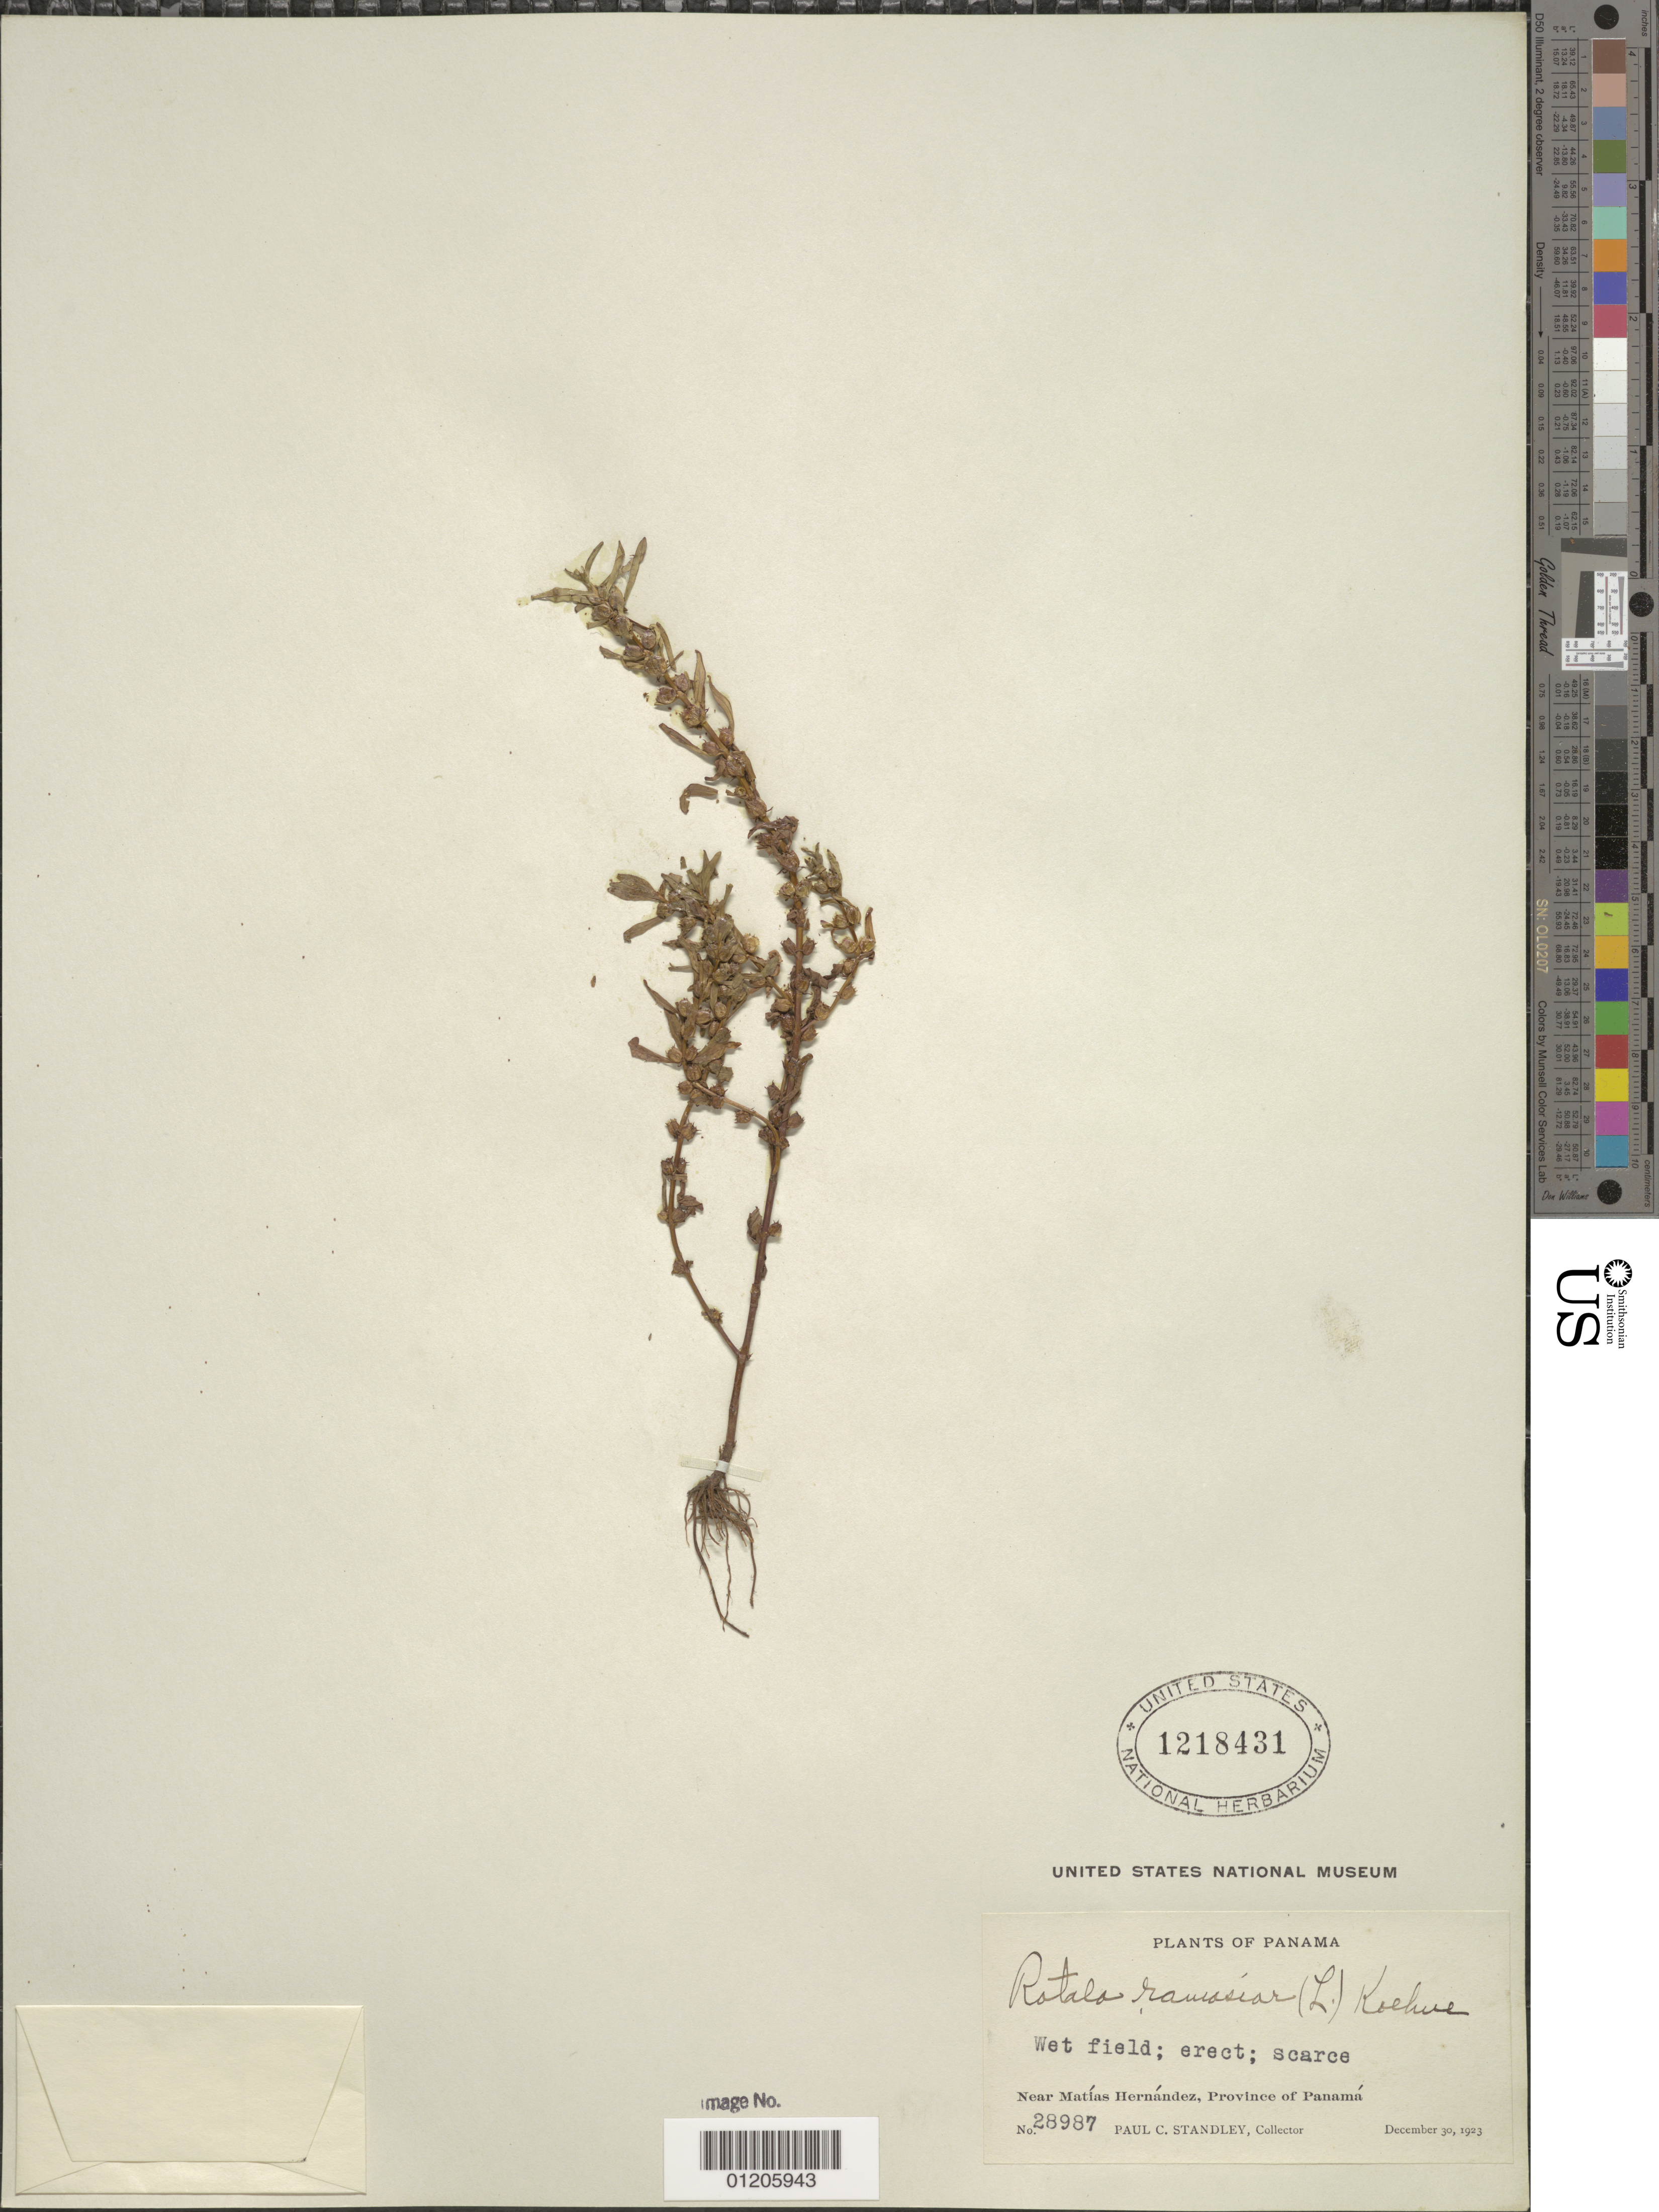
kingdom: Plantae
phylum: Tracheophyta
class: Magnoliopsida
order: Myrtales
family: Lythraceae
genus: Rotala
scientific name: Rotala ramosior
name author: (L.) Koehne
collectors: P. C. Standley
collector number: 28987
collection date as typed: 30 Dec 1923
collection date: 1923-12-30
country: Panama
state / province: Panamá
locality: Near Matias Hernandez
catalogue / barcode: US 1218431